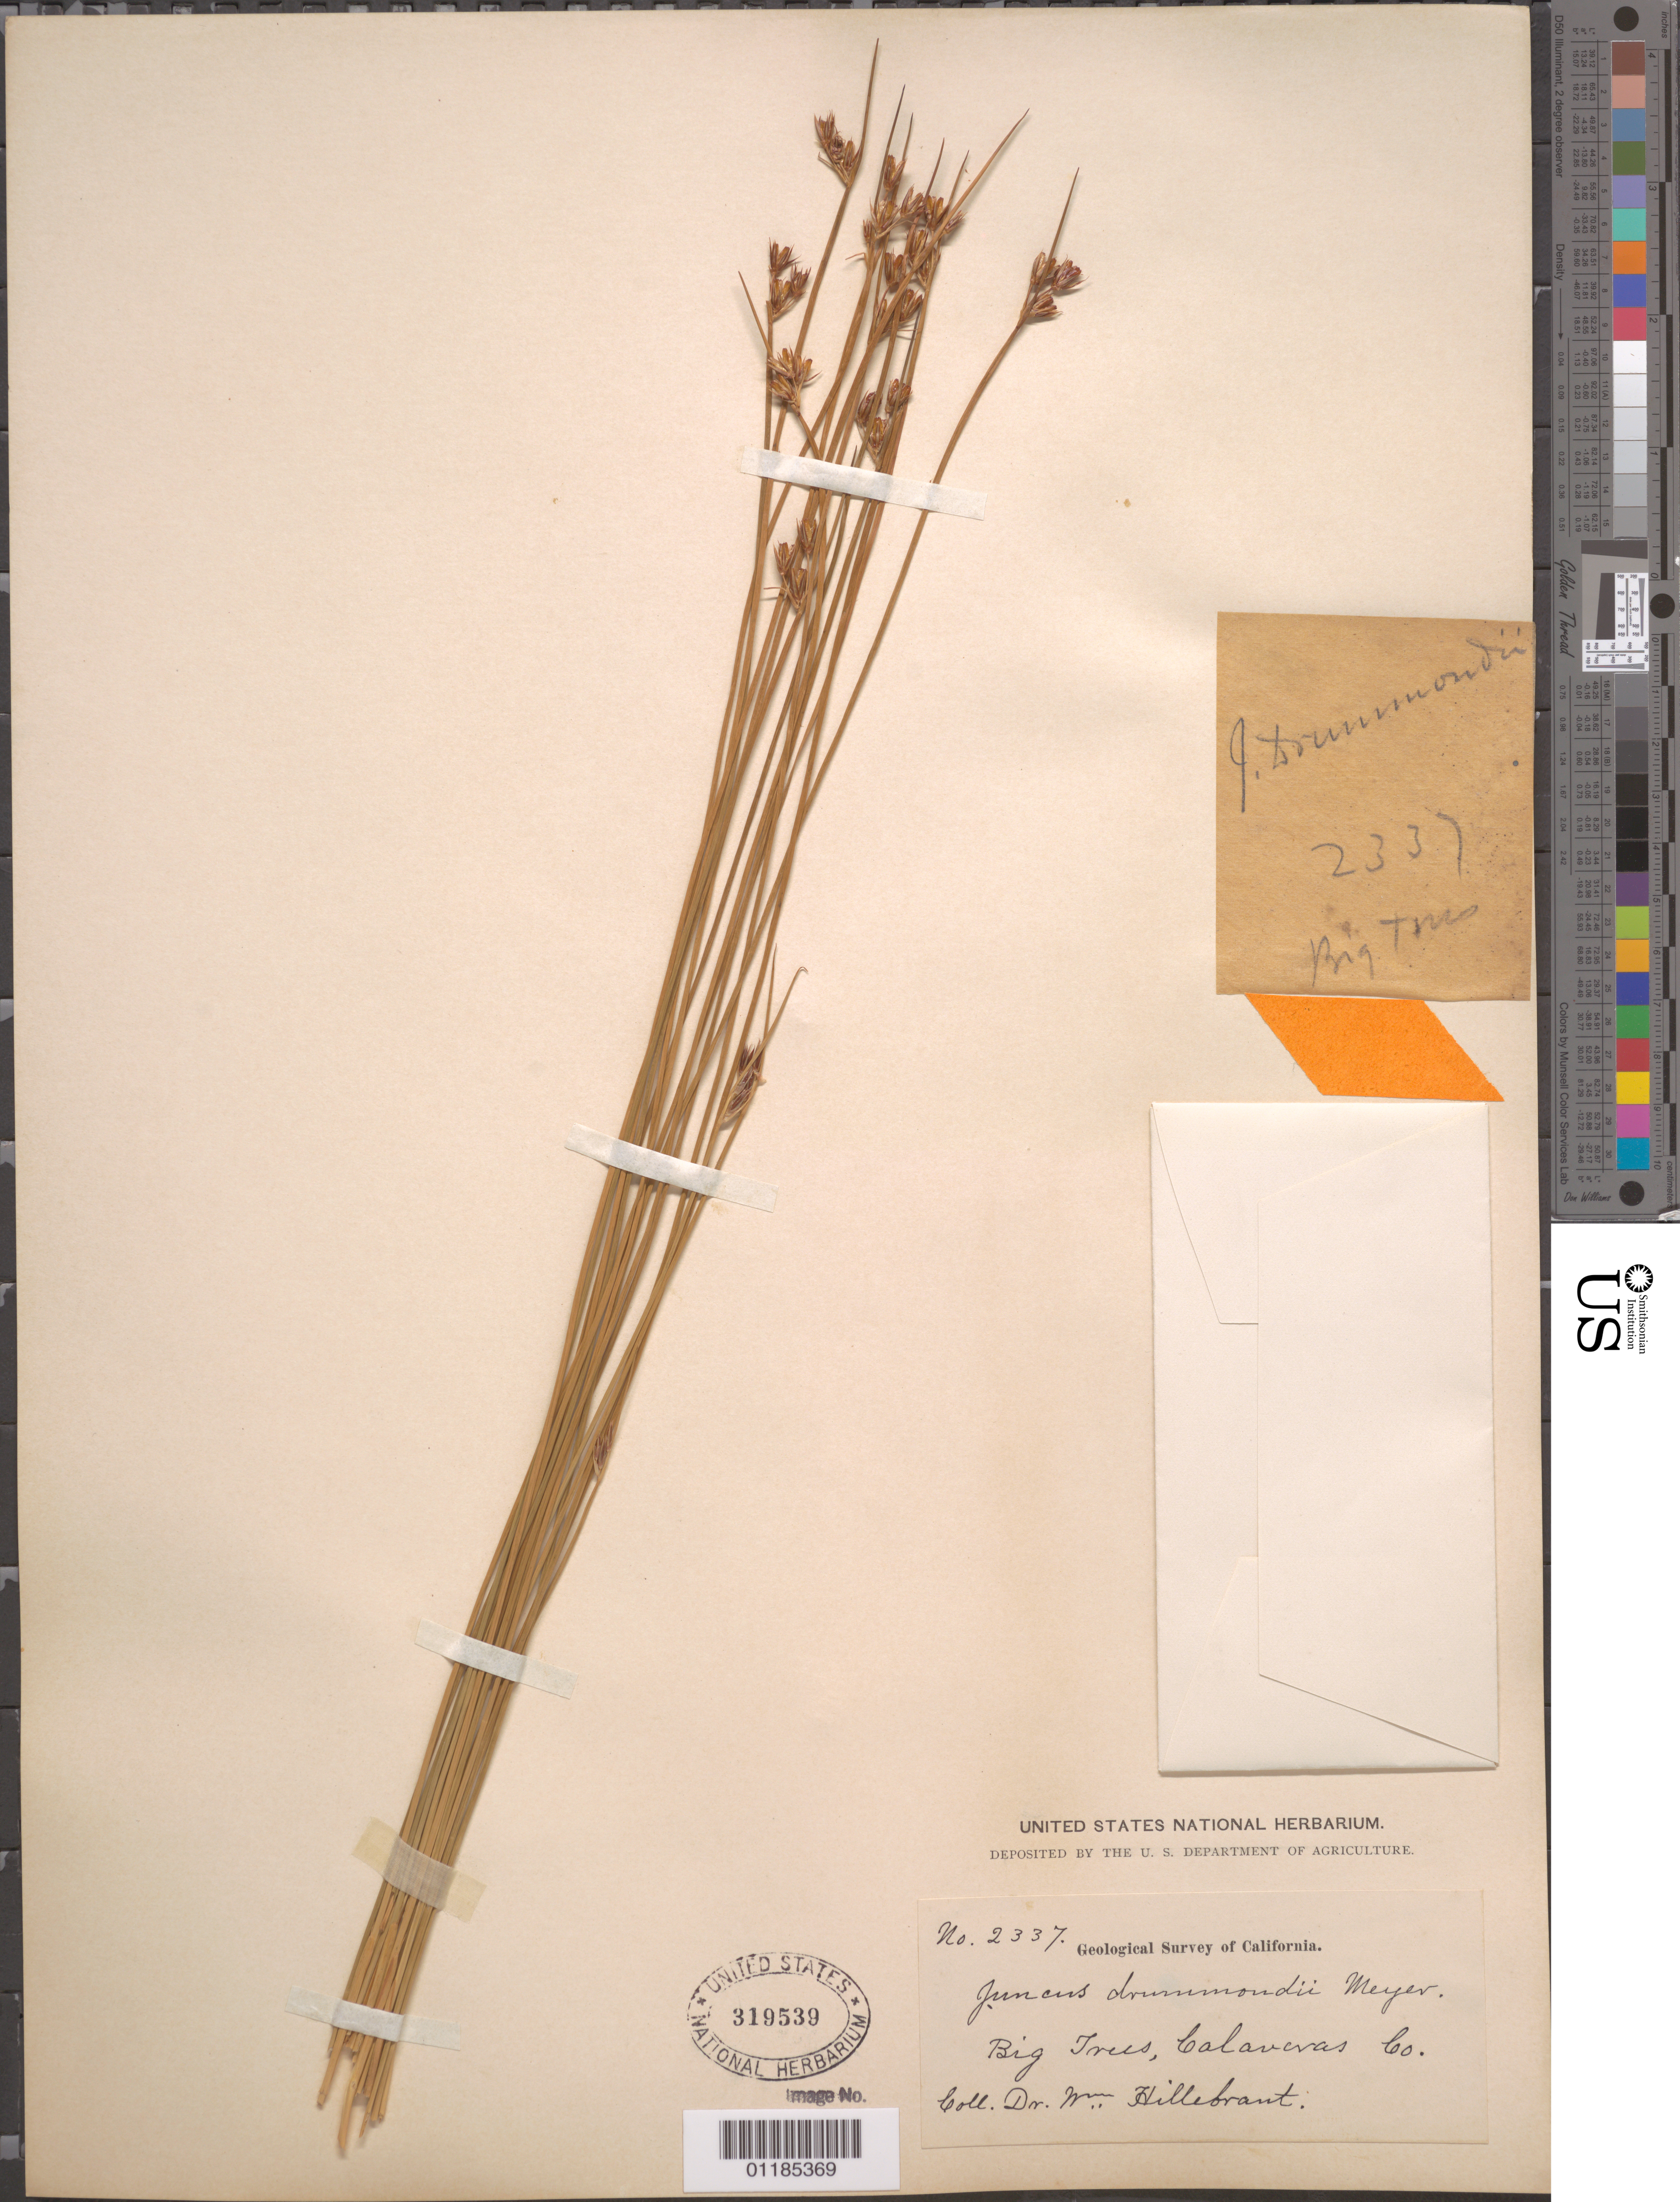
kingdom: Plantae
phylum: Tracheophyta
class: Liliopsida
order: Poales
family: Juncaceae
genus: Juncus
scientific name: Juncus drummondii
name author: E. Mey.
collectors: W. Hillebrand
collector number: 2337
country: United States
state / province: California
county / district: Calaveras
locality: Big Trees.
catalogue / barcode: US 319539